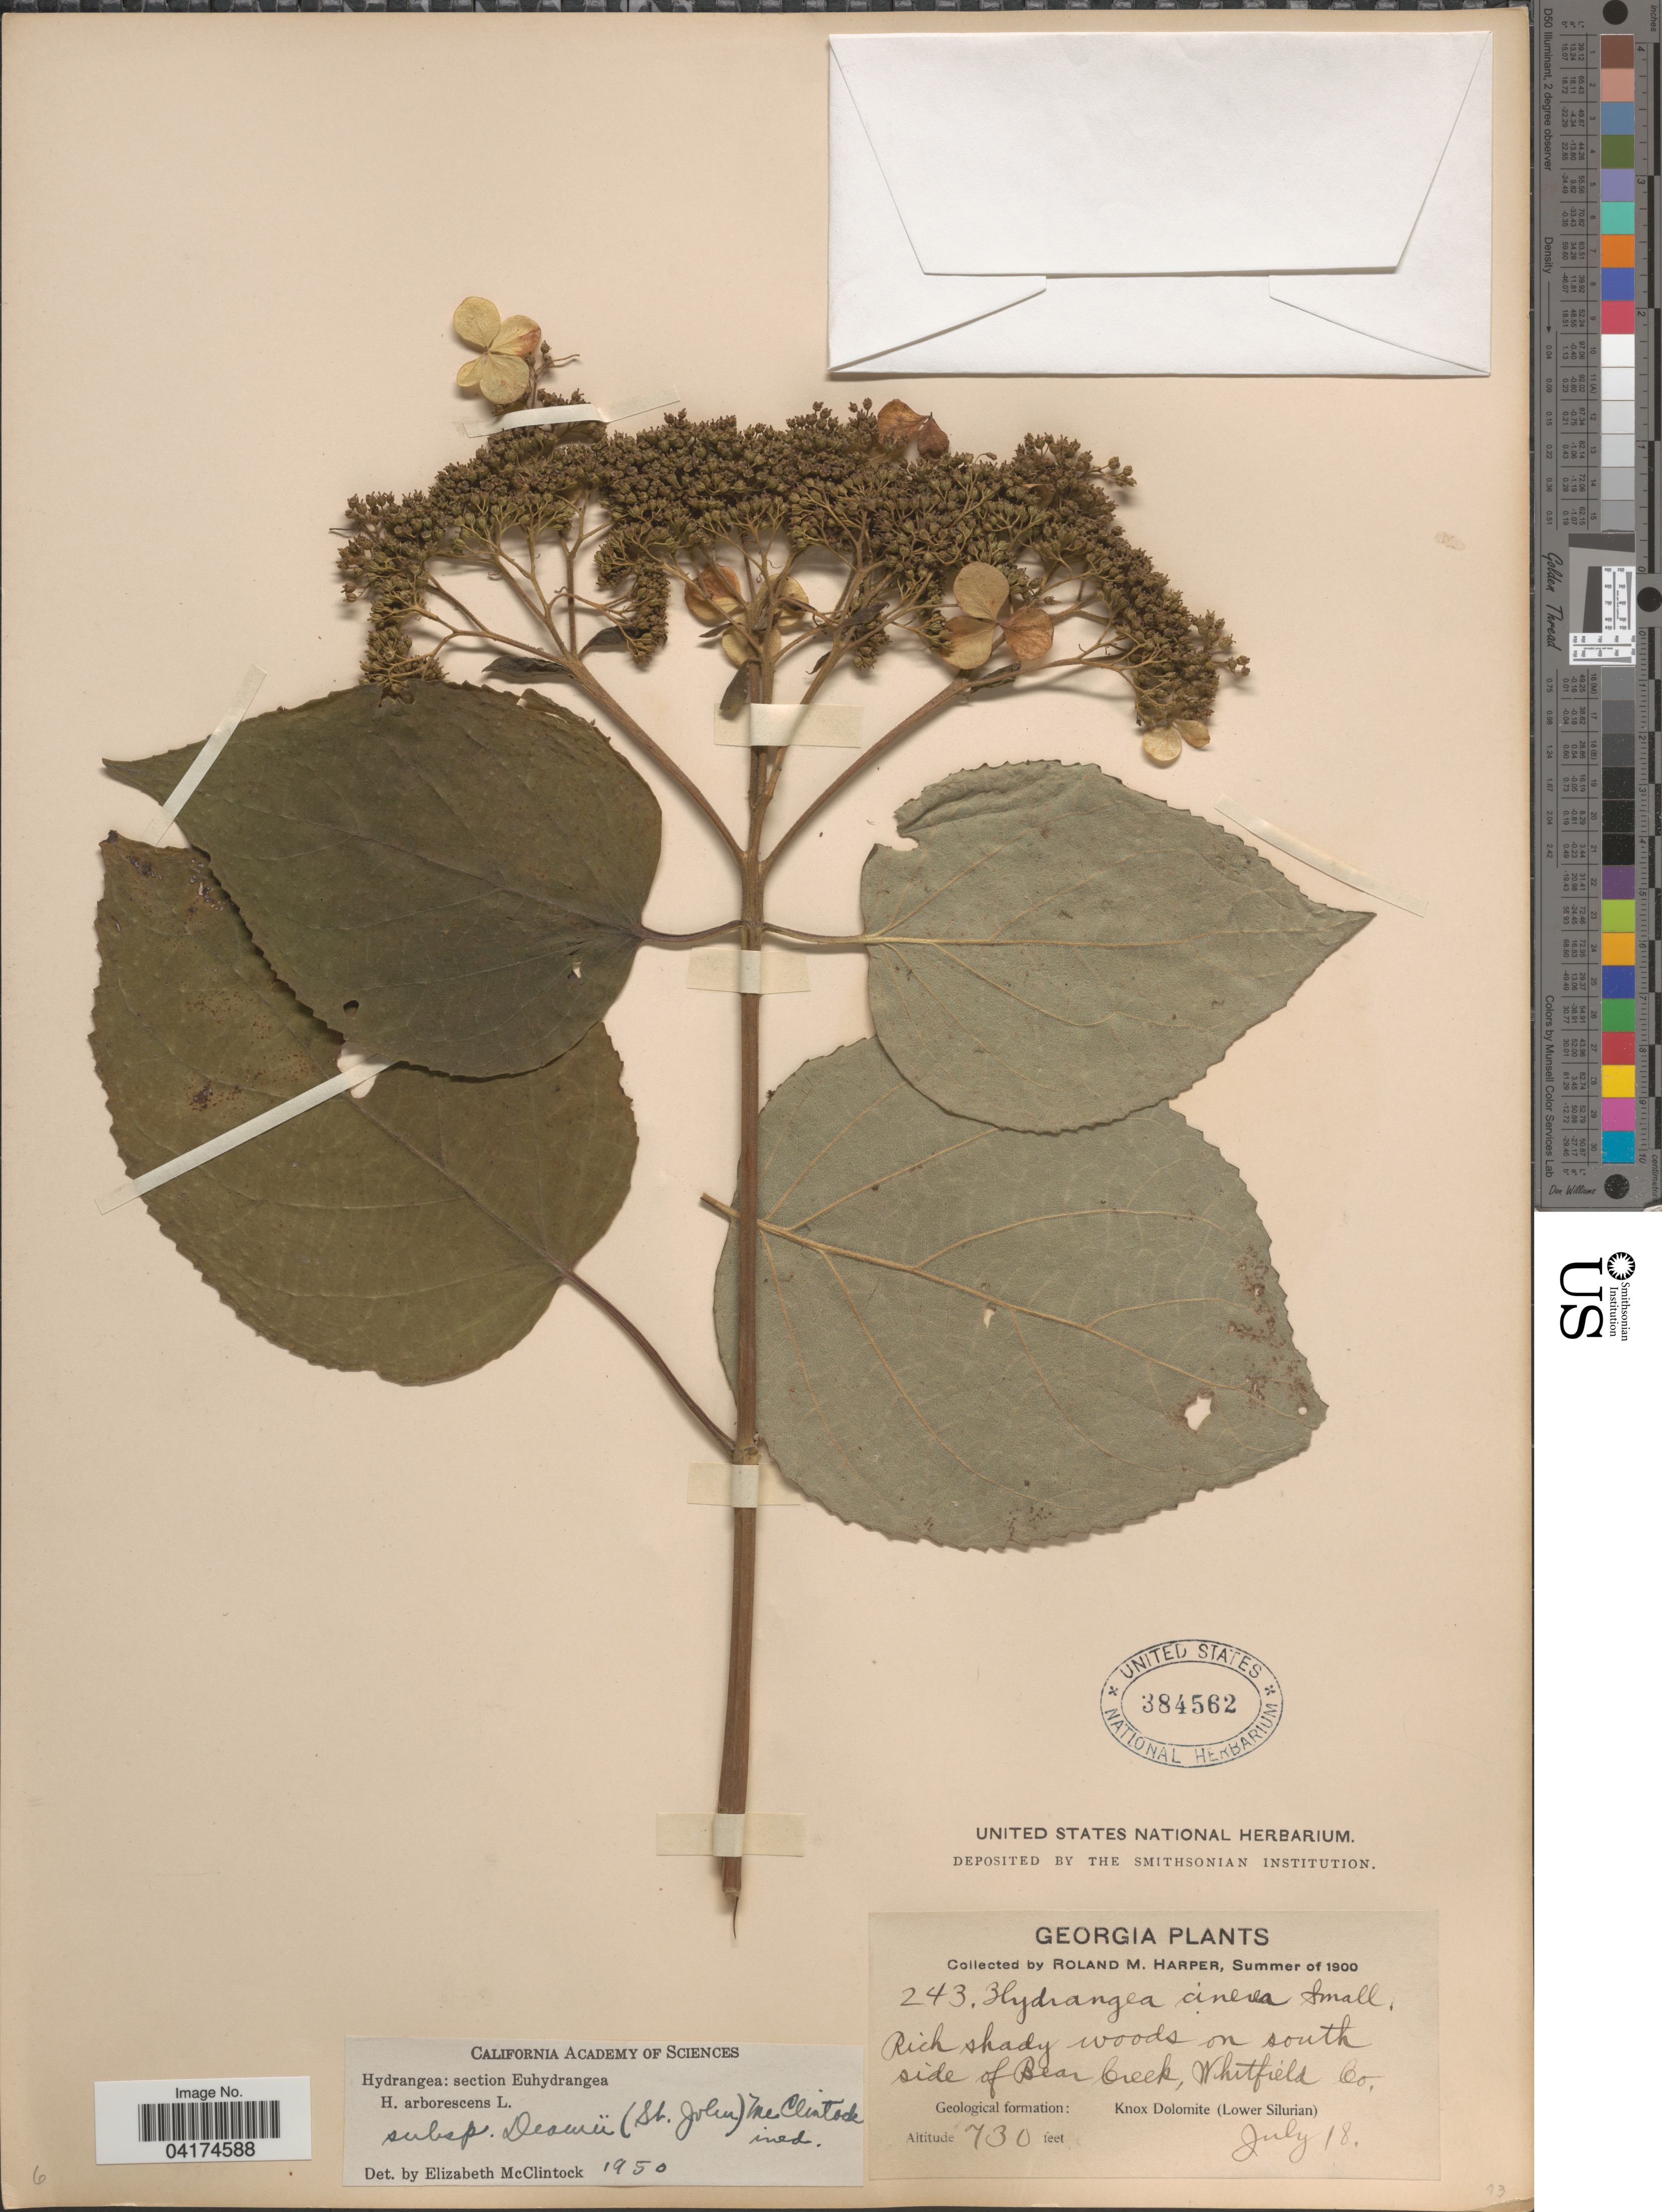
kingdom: Plantae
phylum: Tracheophyta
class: Magnoliopsida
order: Cornales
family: Hydrangeaceae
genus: Hydrangea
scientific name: Hydrangea arborescens var. deamii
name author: H. St. John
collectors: R. M. Harper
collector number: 243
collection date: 1900-07-18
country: United States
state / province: Georgia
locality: Rich shady woods on south side of Bear Creek, Whitfield Co.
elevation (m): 223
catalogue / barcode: US 384562